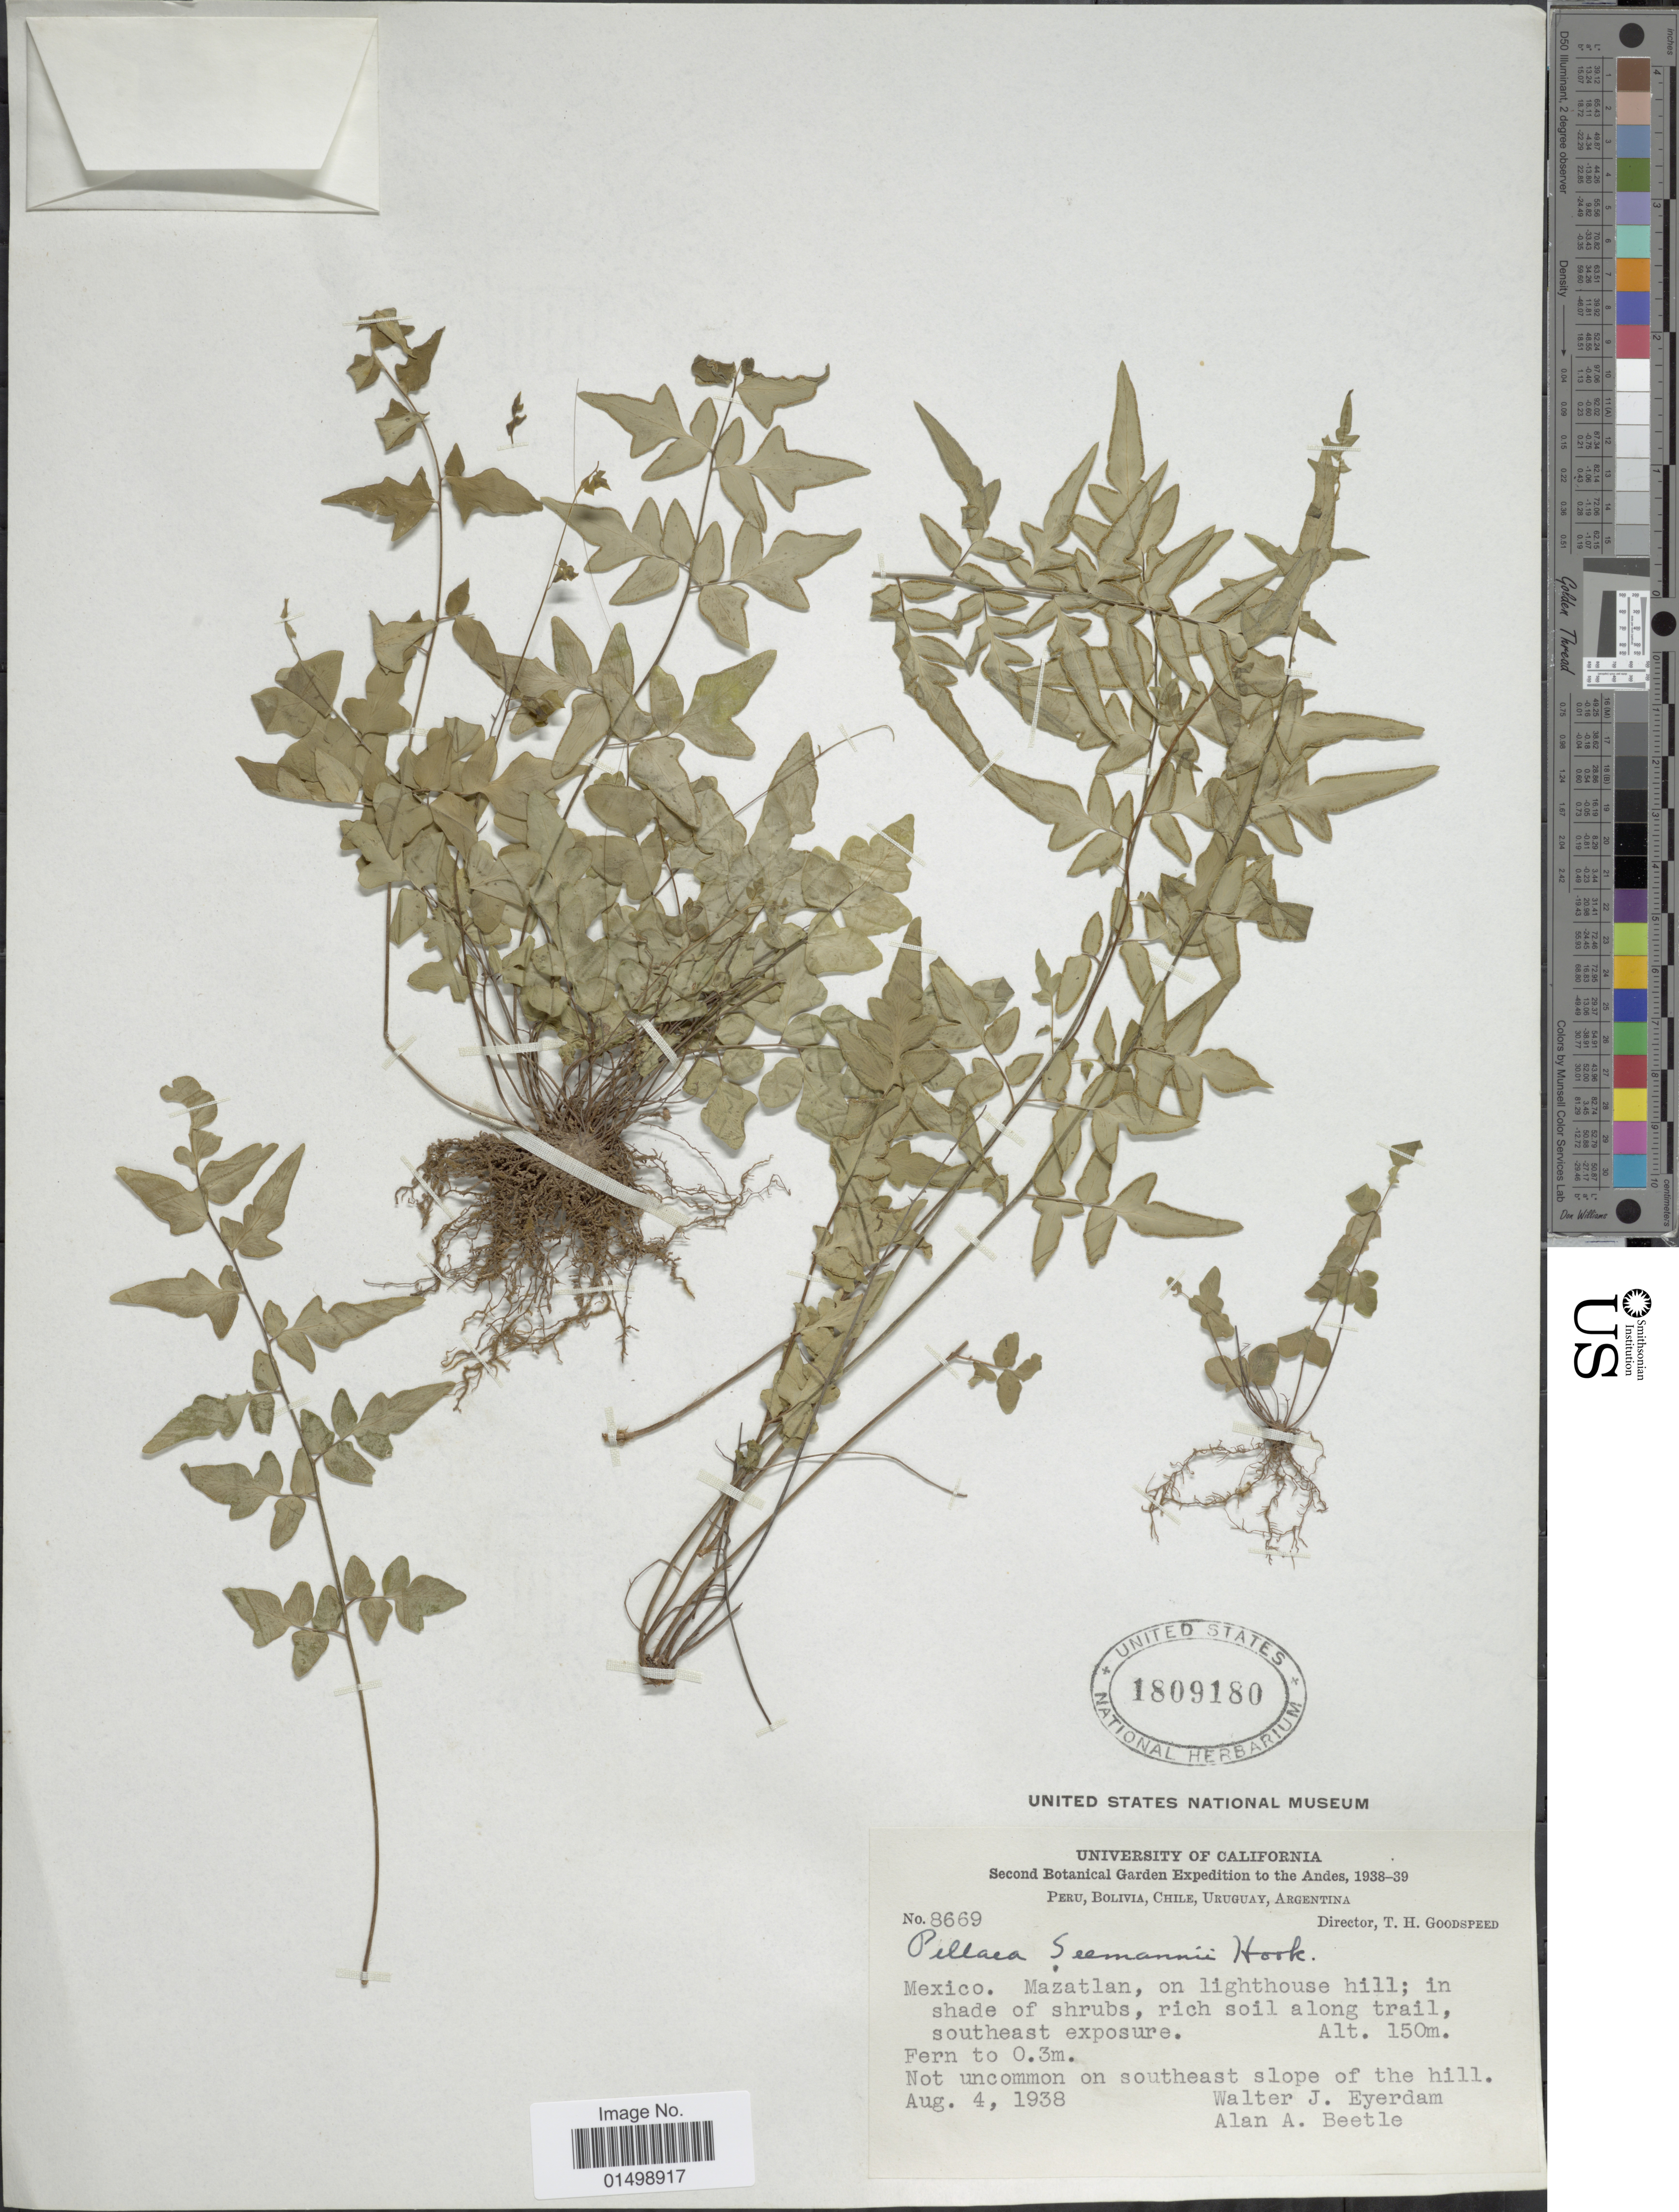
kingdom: Plantae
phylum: Tracheophyta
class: Polypodiopsida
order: Polypodiales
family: Pteridaceae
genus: Cheilanthes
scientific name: Cheilanthes lozanii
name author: (Maxon) R.M. Tryon & A.F. Tryon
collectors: W. J. Eyerdam & A. A. Beetle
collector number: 8669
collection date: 1938-08-04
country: Mexico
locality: Mazatlan, Peru, Bolivia, Chile, Uruguay, Argentina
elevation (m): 150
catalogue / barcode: US 1809180